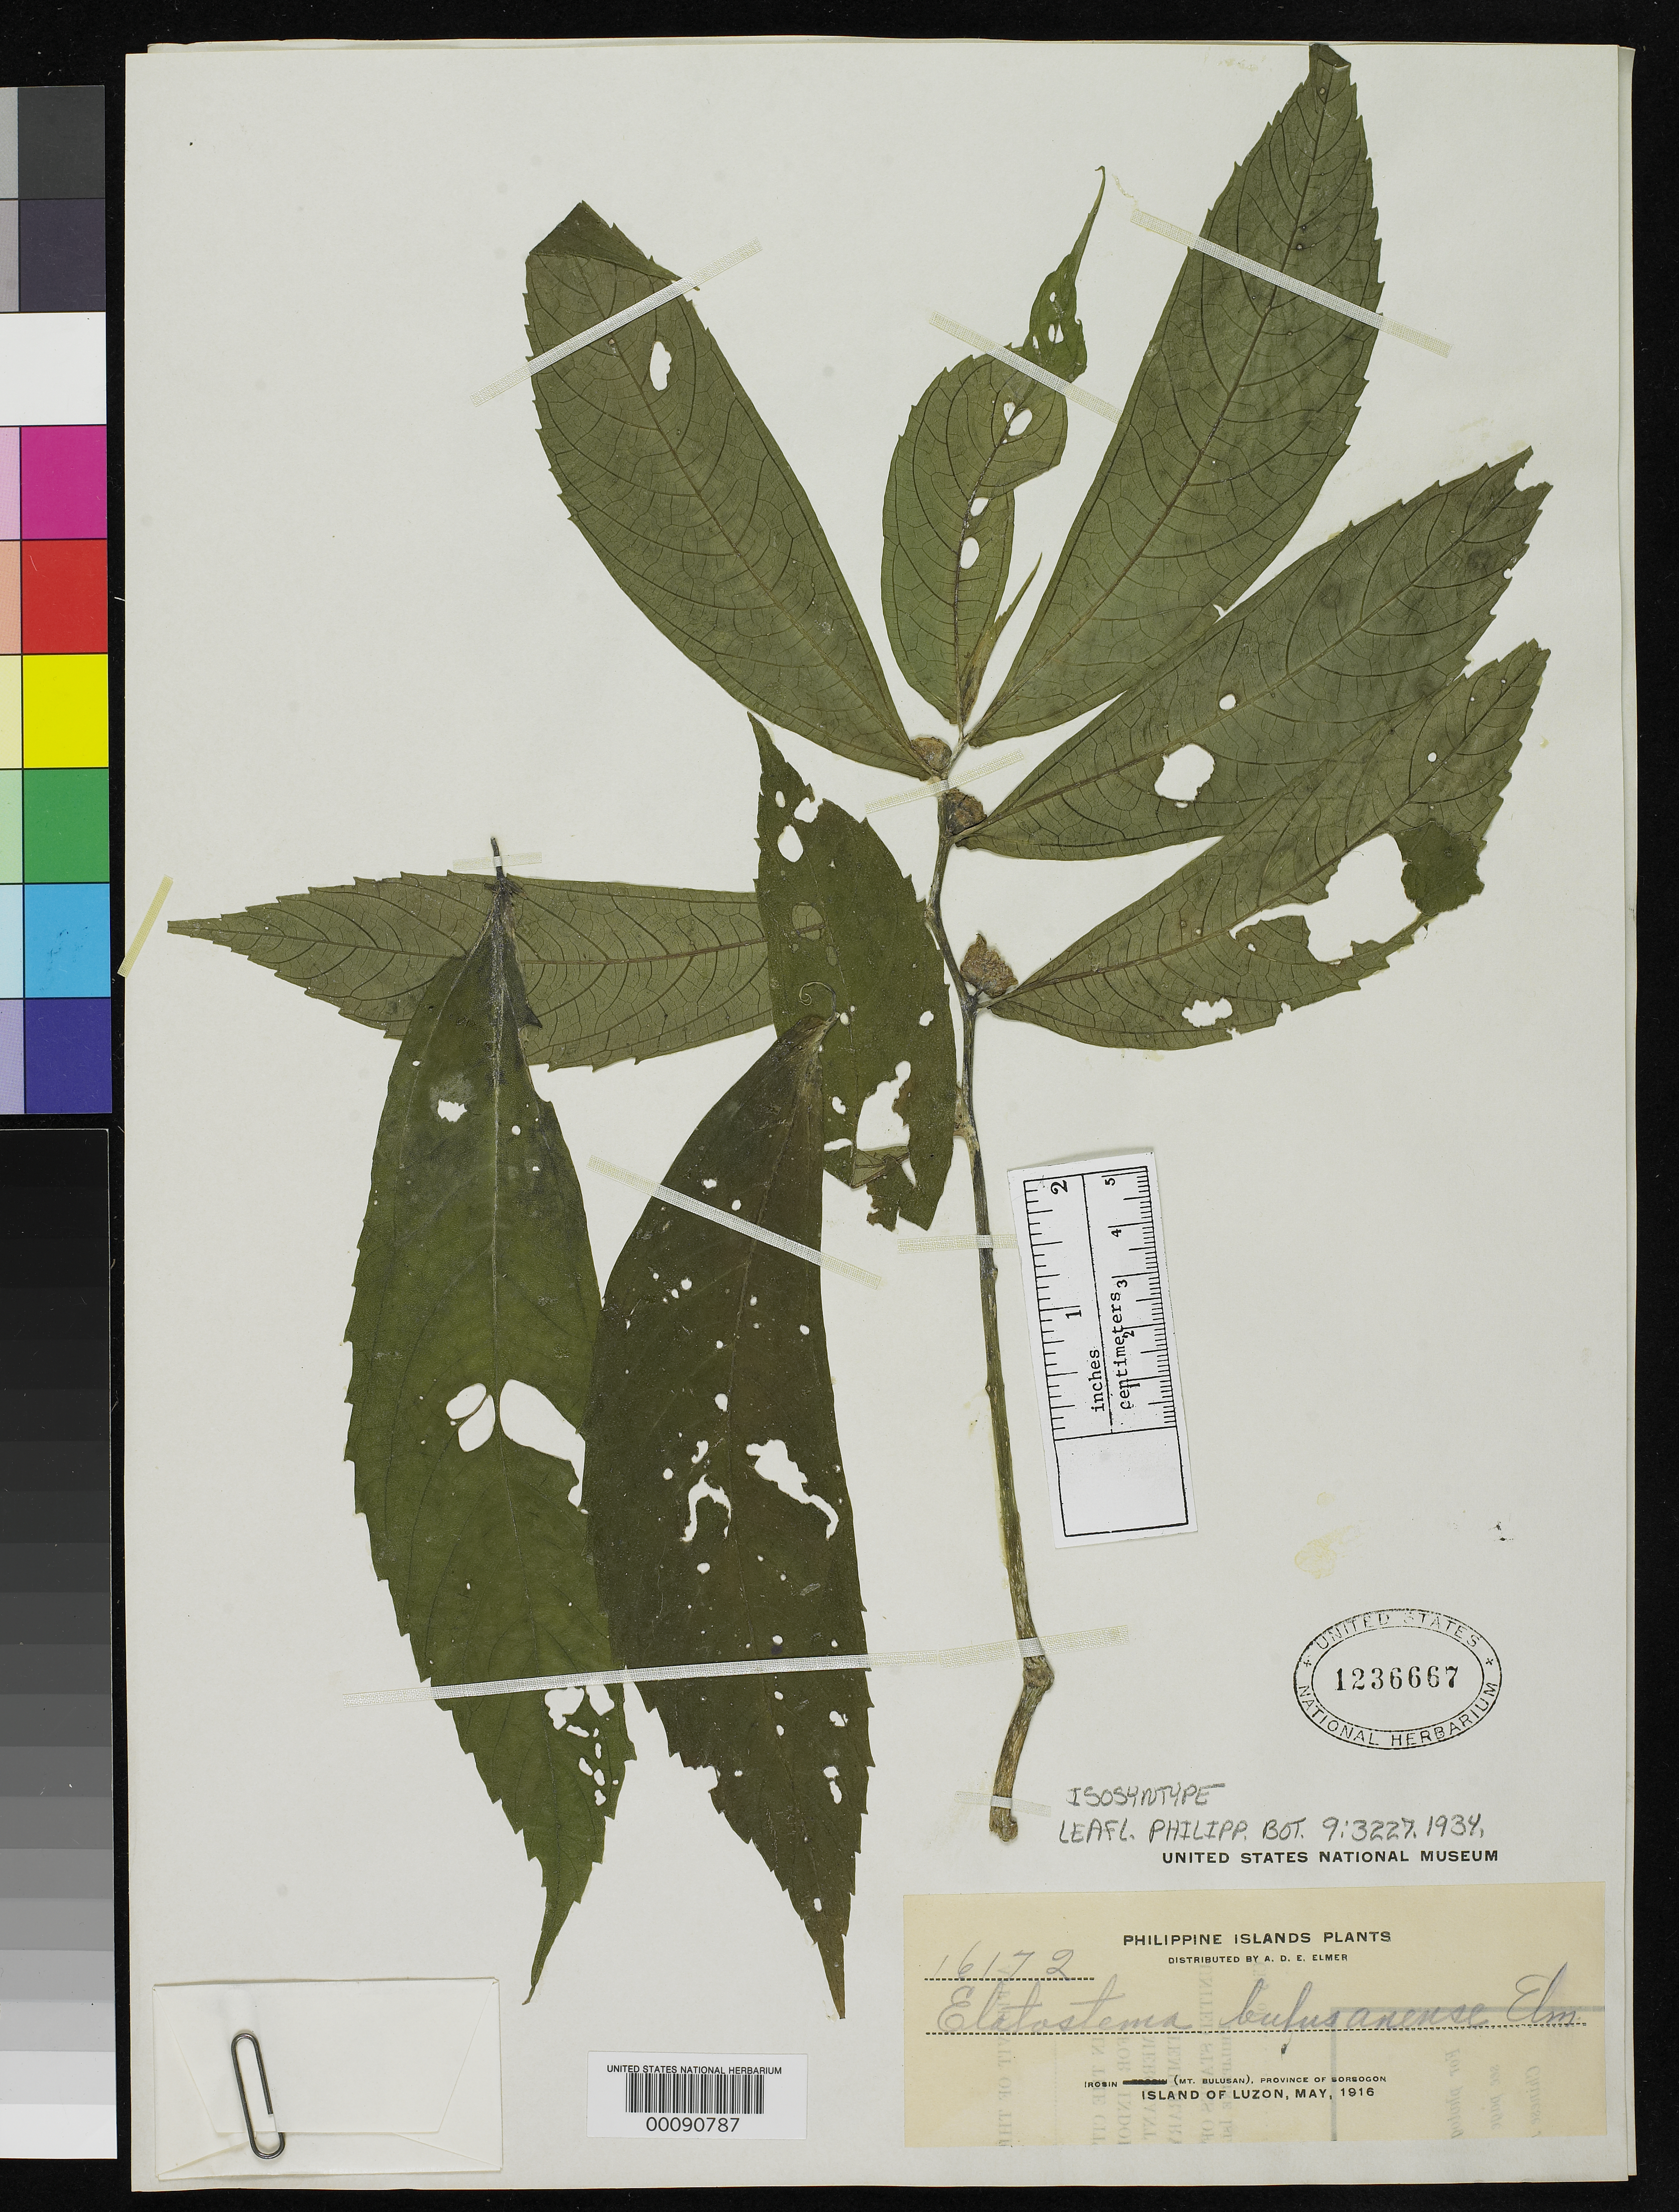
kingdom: Plantae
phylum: Tracheophyta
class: Magnoliopsida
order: Rosales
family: Urticaceae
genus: Elatostema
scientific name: Elatostema bulusanense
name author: Elmer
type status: Isosyntype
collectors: A. D. E. Elmer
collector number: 16172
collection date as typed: May 1916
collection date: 1916-05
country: Philippines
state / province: Bicol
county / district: Sorsogon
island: Luzon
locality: Irosin (Mt. Bulusan).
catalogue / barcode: US 1236667